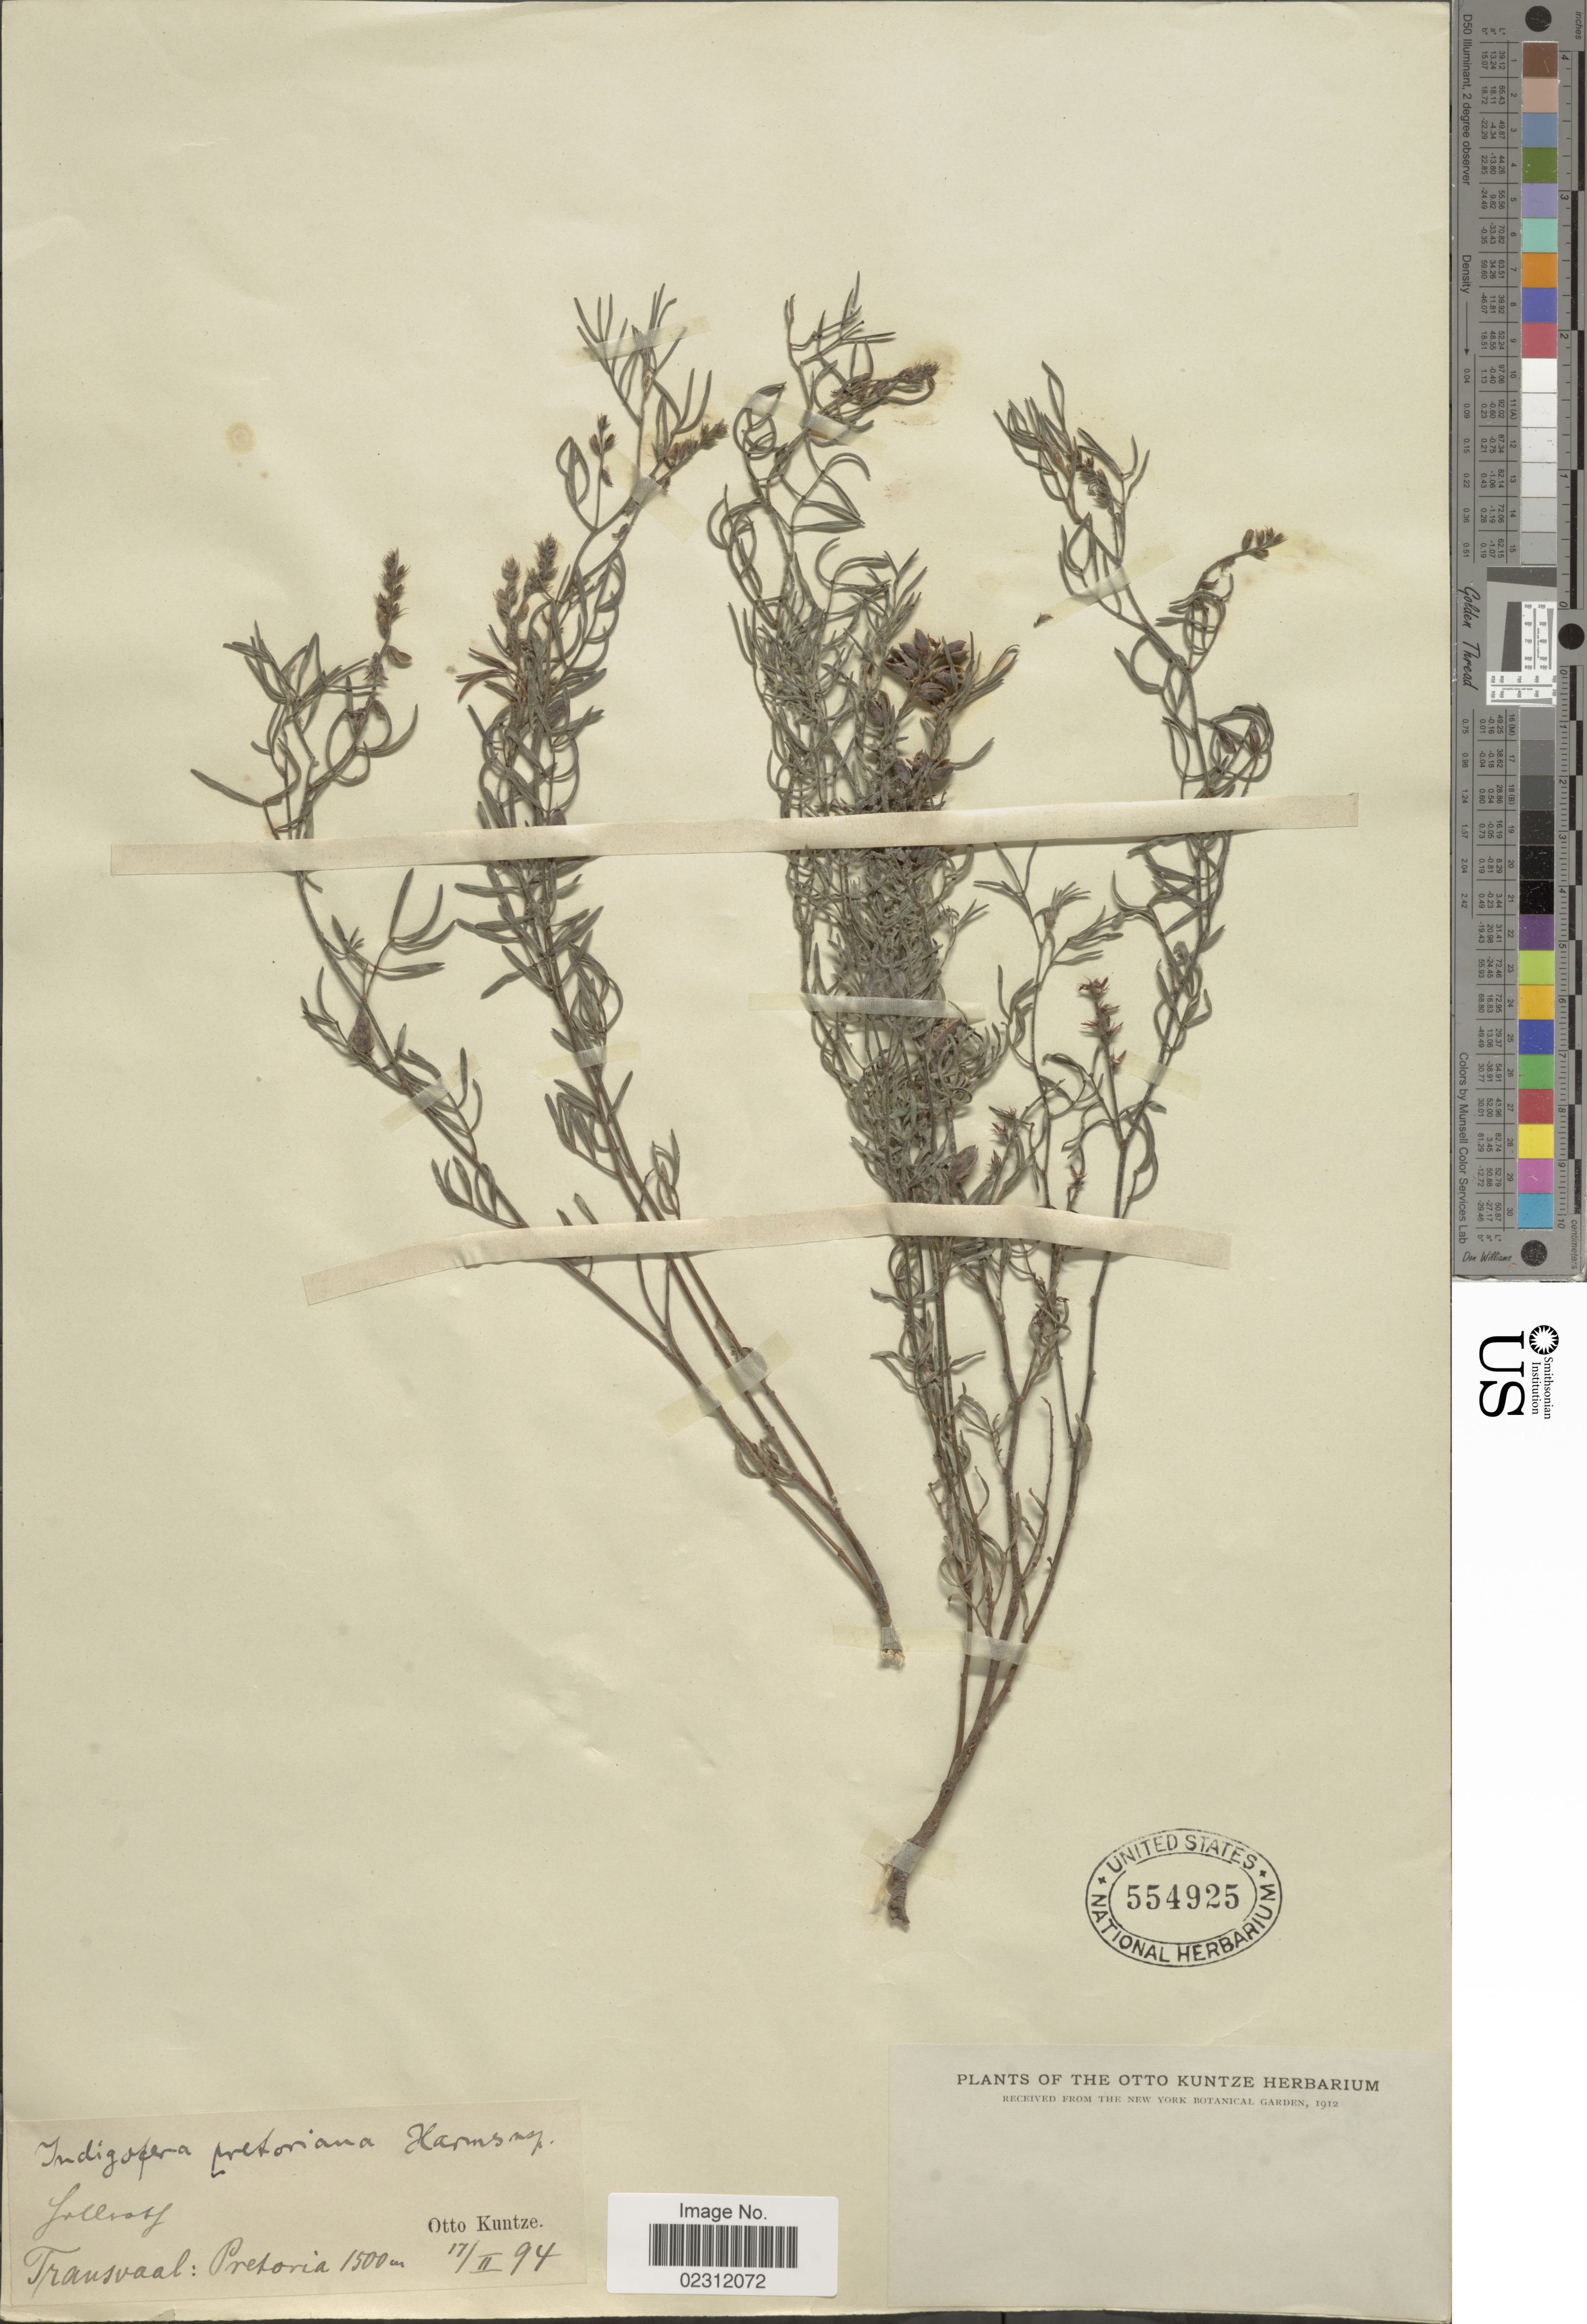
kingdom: Plantae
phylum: Tracheophyta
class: Magnoliopsida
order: Fabales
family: Fabaceae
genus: Indigofera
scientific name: Indigofera pretoriana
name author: Harms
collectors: C.E.O. Kuntze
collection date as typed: Transcribed d/m/y: 17/2/94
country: South Africa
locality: Transvaal, Pretoria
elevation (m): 1500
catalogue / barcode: US 554925